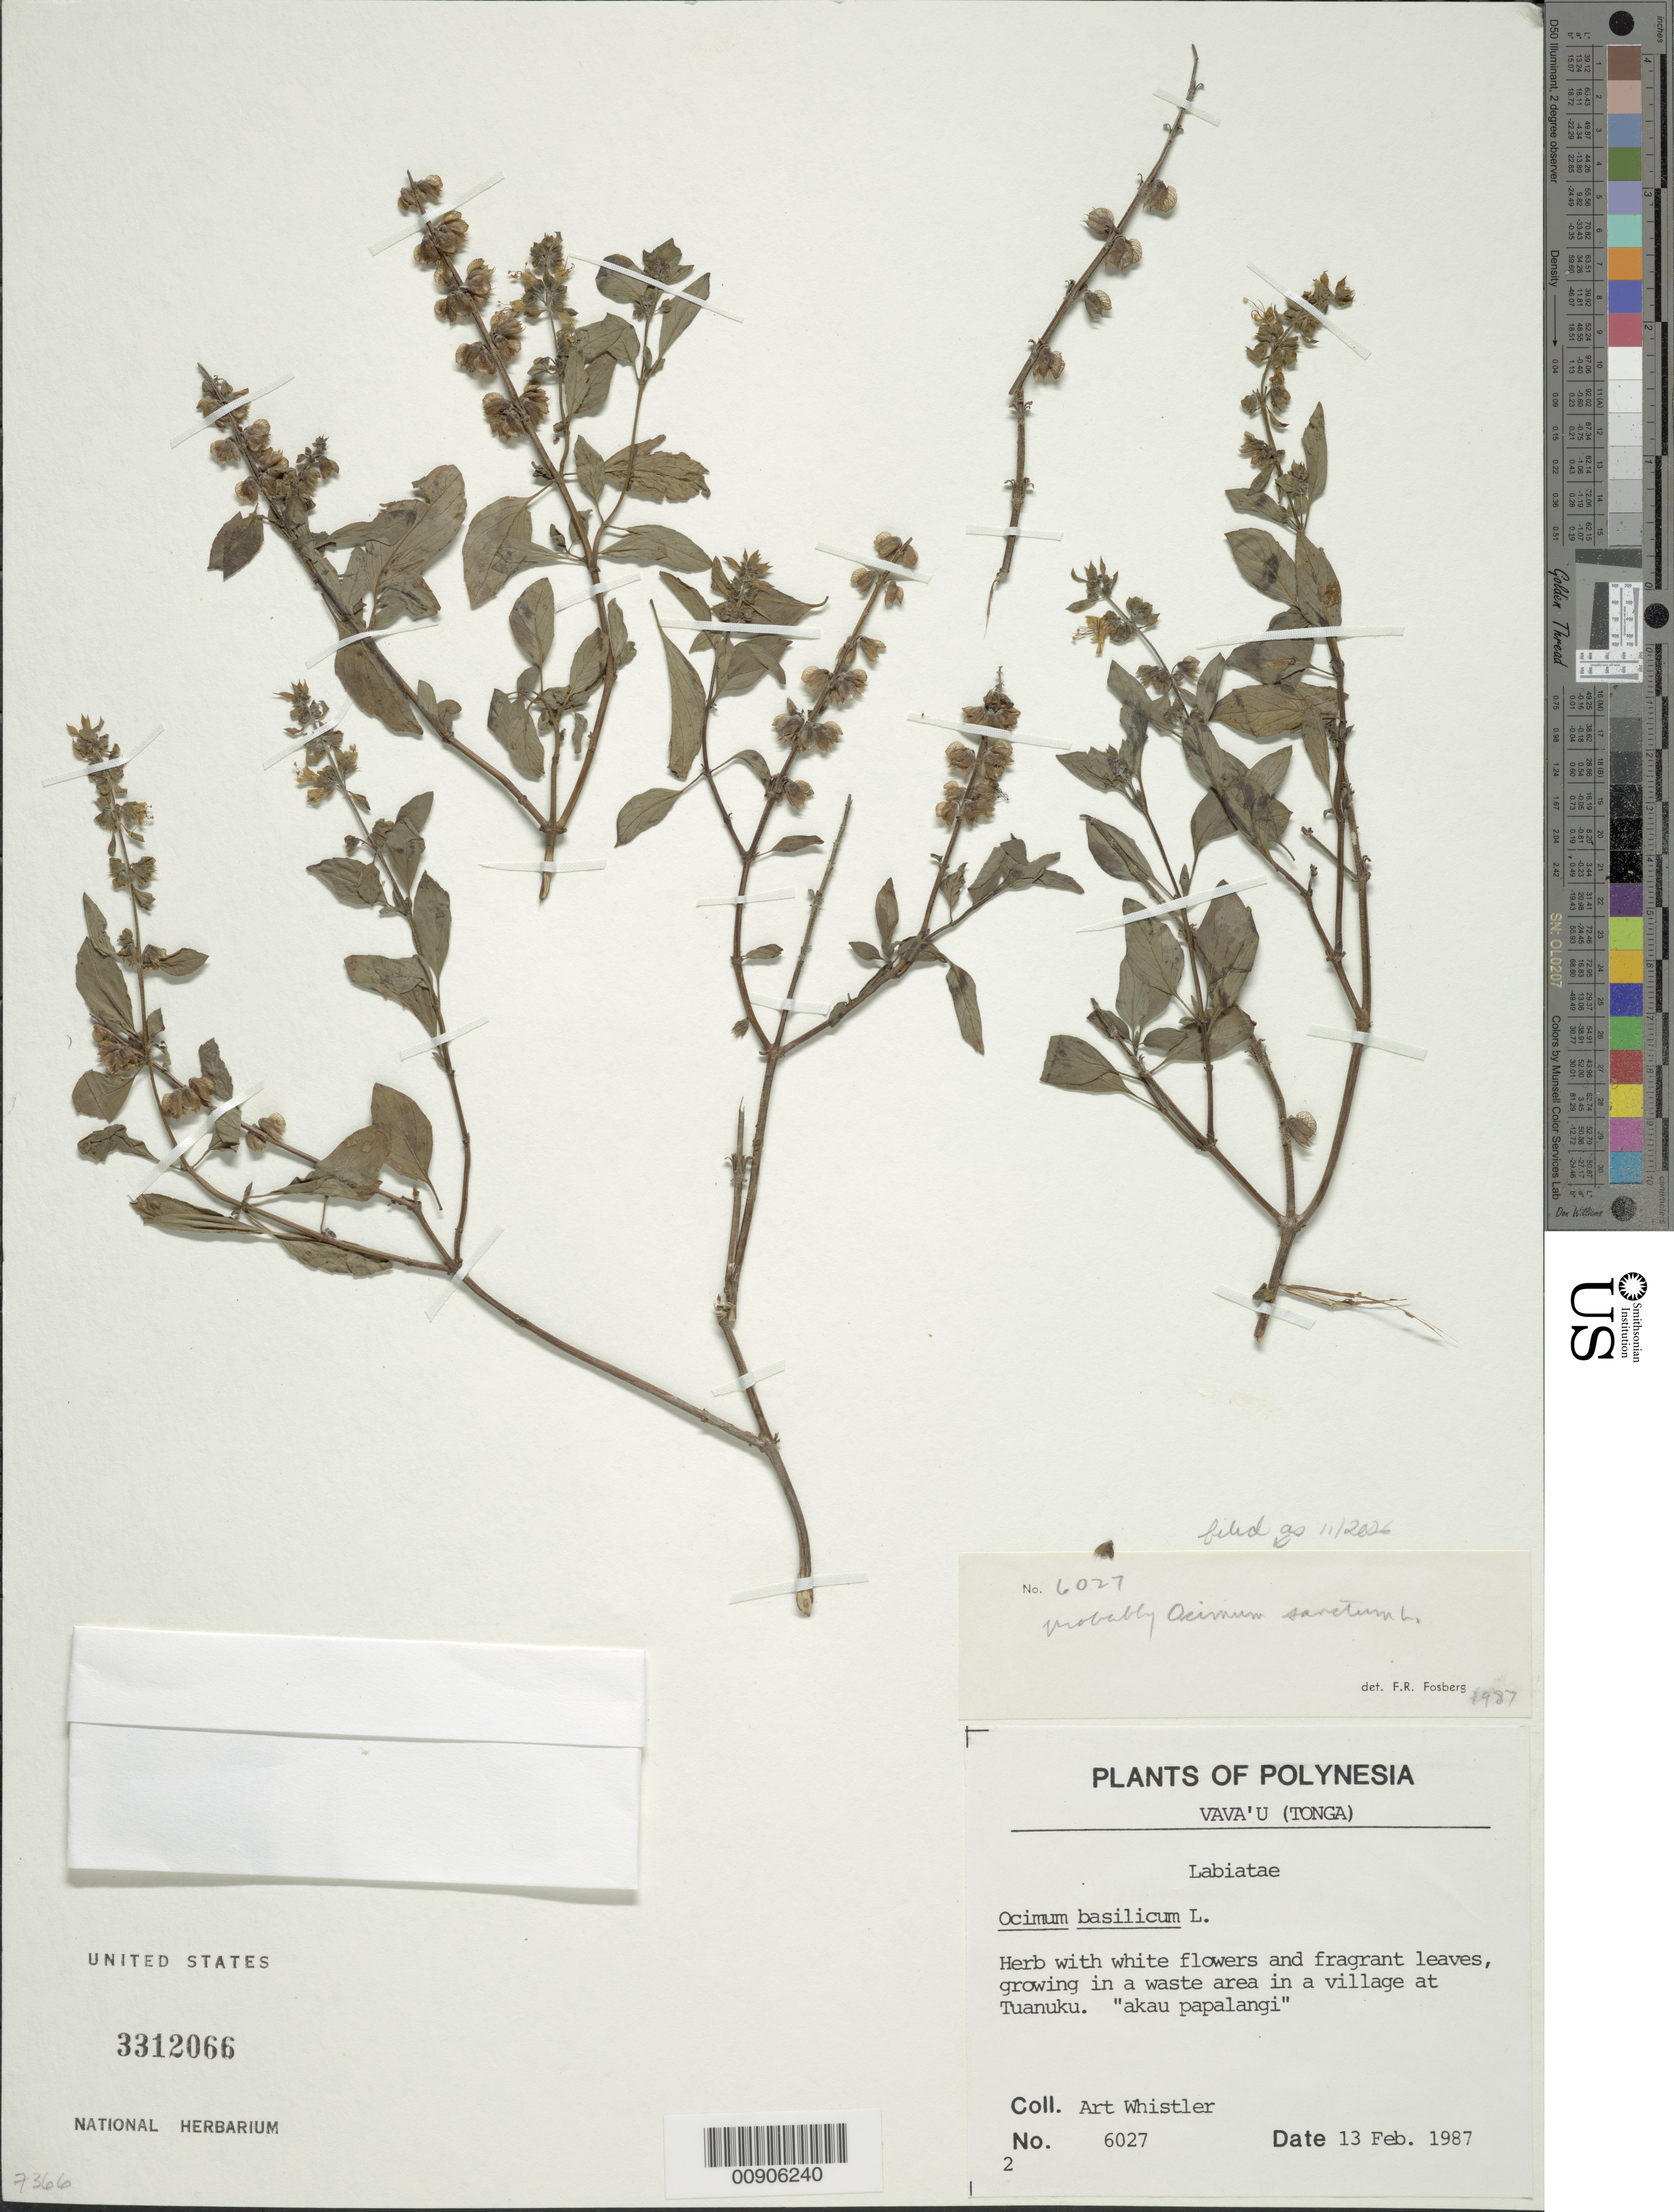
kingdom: Plantae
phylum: Tracheophyta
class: Magnoliopsida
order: Lamiales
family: Lamiaceae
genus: Ocimum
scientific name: Ocimum tenuiflorum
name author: L.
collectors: A. Whistler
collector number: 6027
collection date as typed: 13 Feb 1987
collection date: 1987-02-13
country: Tonga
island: Vava'u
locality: Growing in a waste area in a village at Tuanuku.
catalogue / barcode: US 3312066